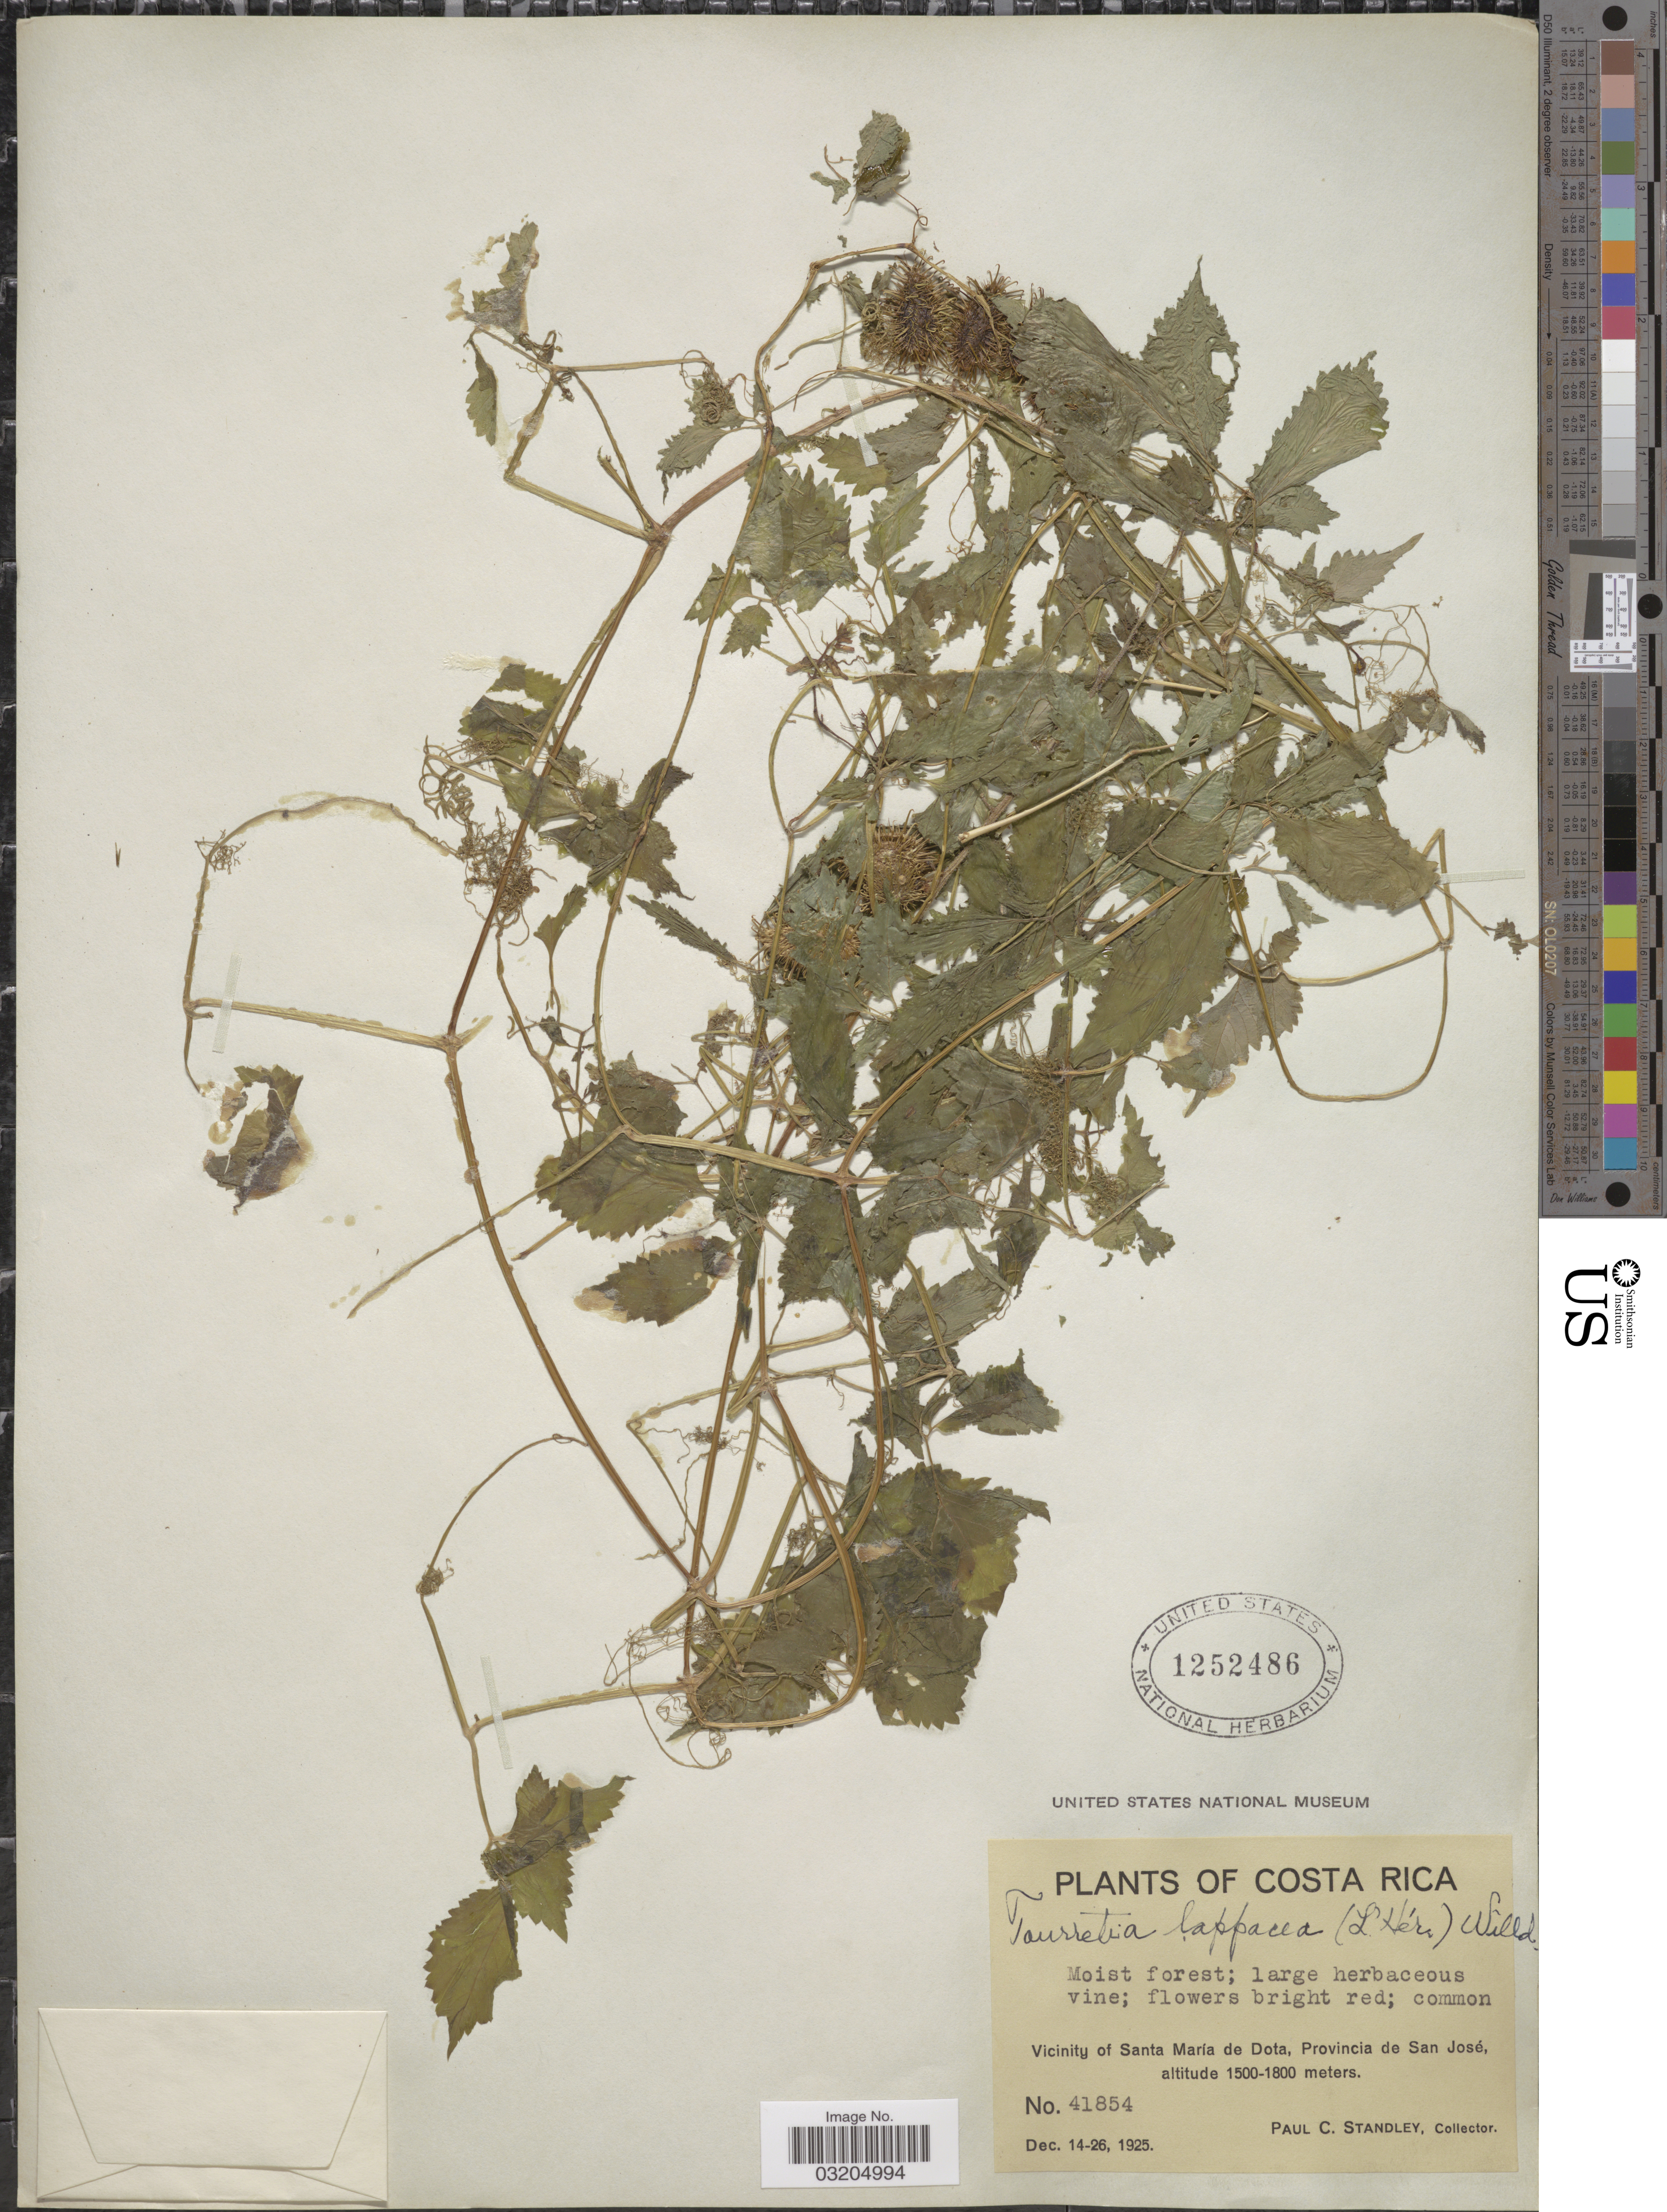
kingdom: Plantae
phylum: Tracheophyta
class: Magnoliopsida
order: Lamiales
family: Bignoniaceae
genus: Tourrettia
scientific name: Tourrettia lappacea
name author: (L'Hér.) Willd.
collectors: P. C. Standley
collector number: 41854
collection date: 1925-12-14/1925-12-26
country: Costa Rica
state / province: San José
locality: Vicinity of Santa María de Dota.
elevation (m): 1500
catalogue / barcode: US 1252486